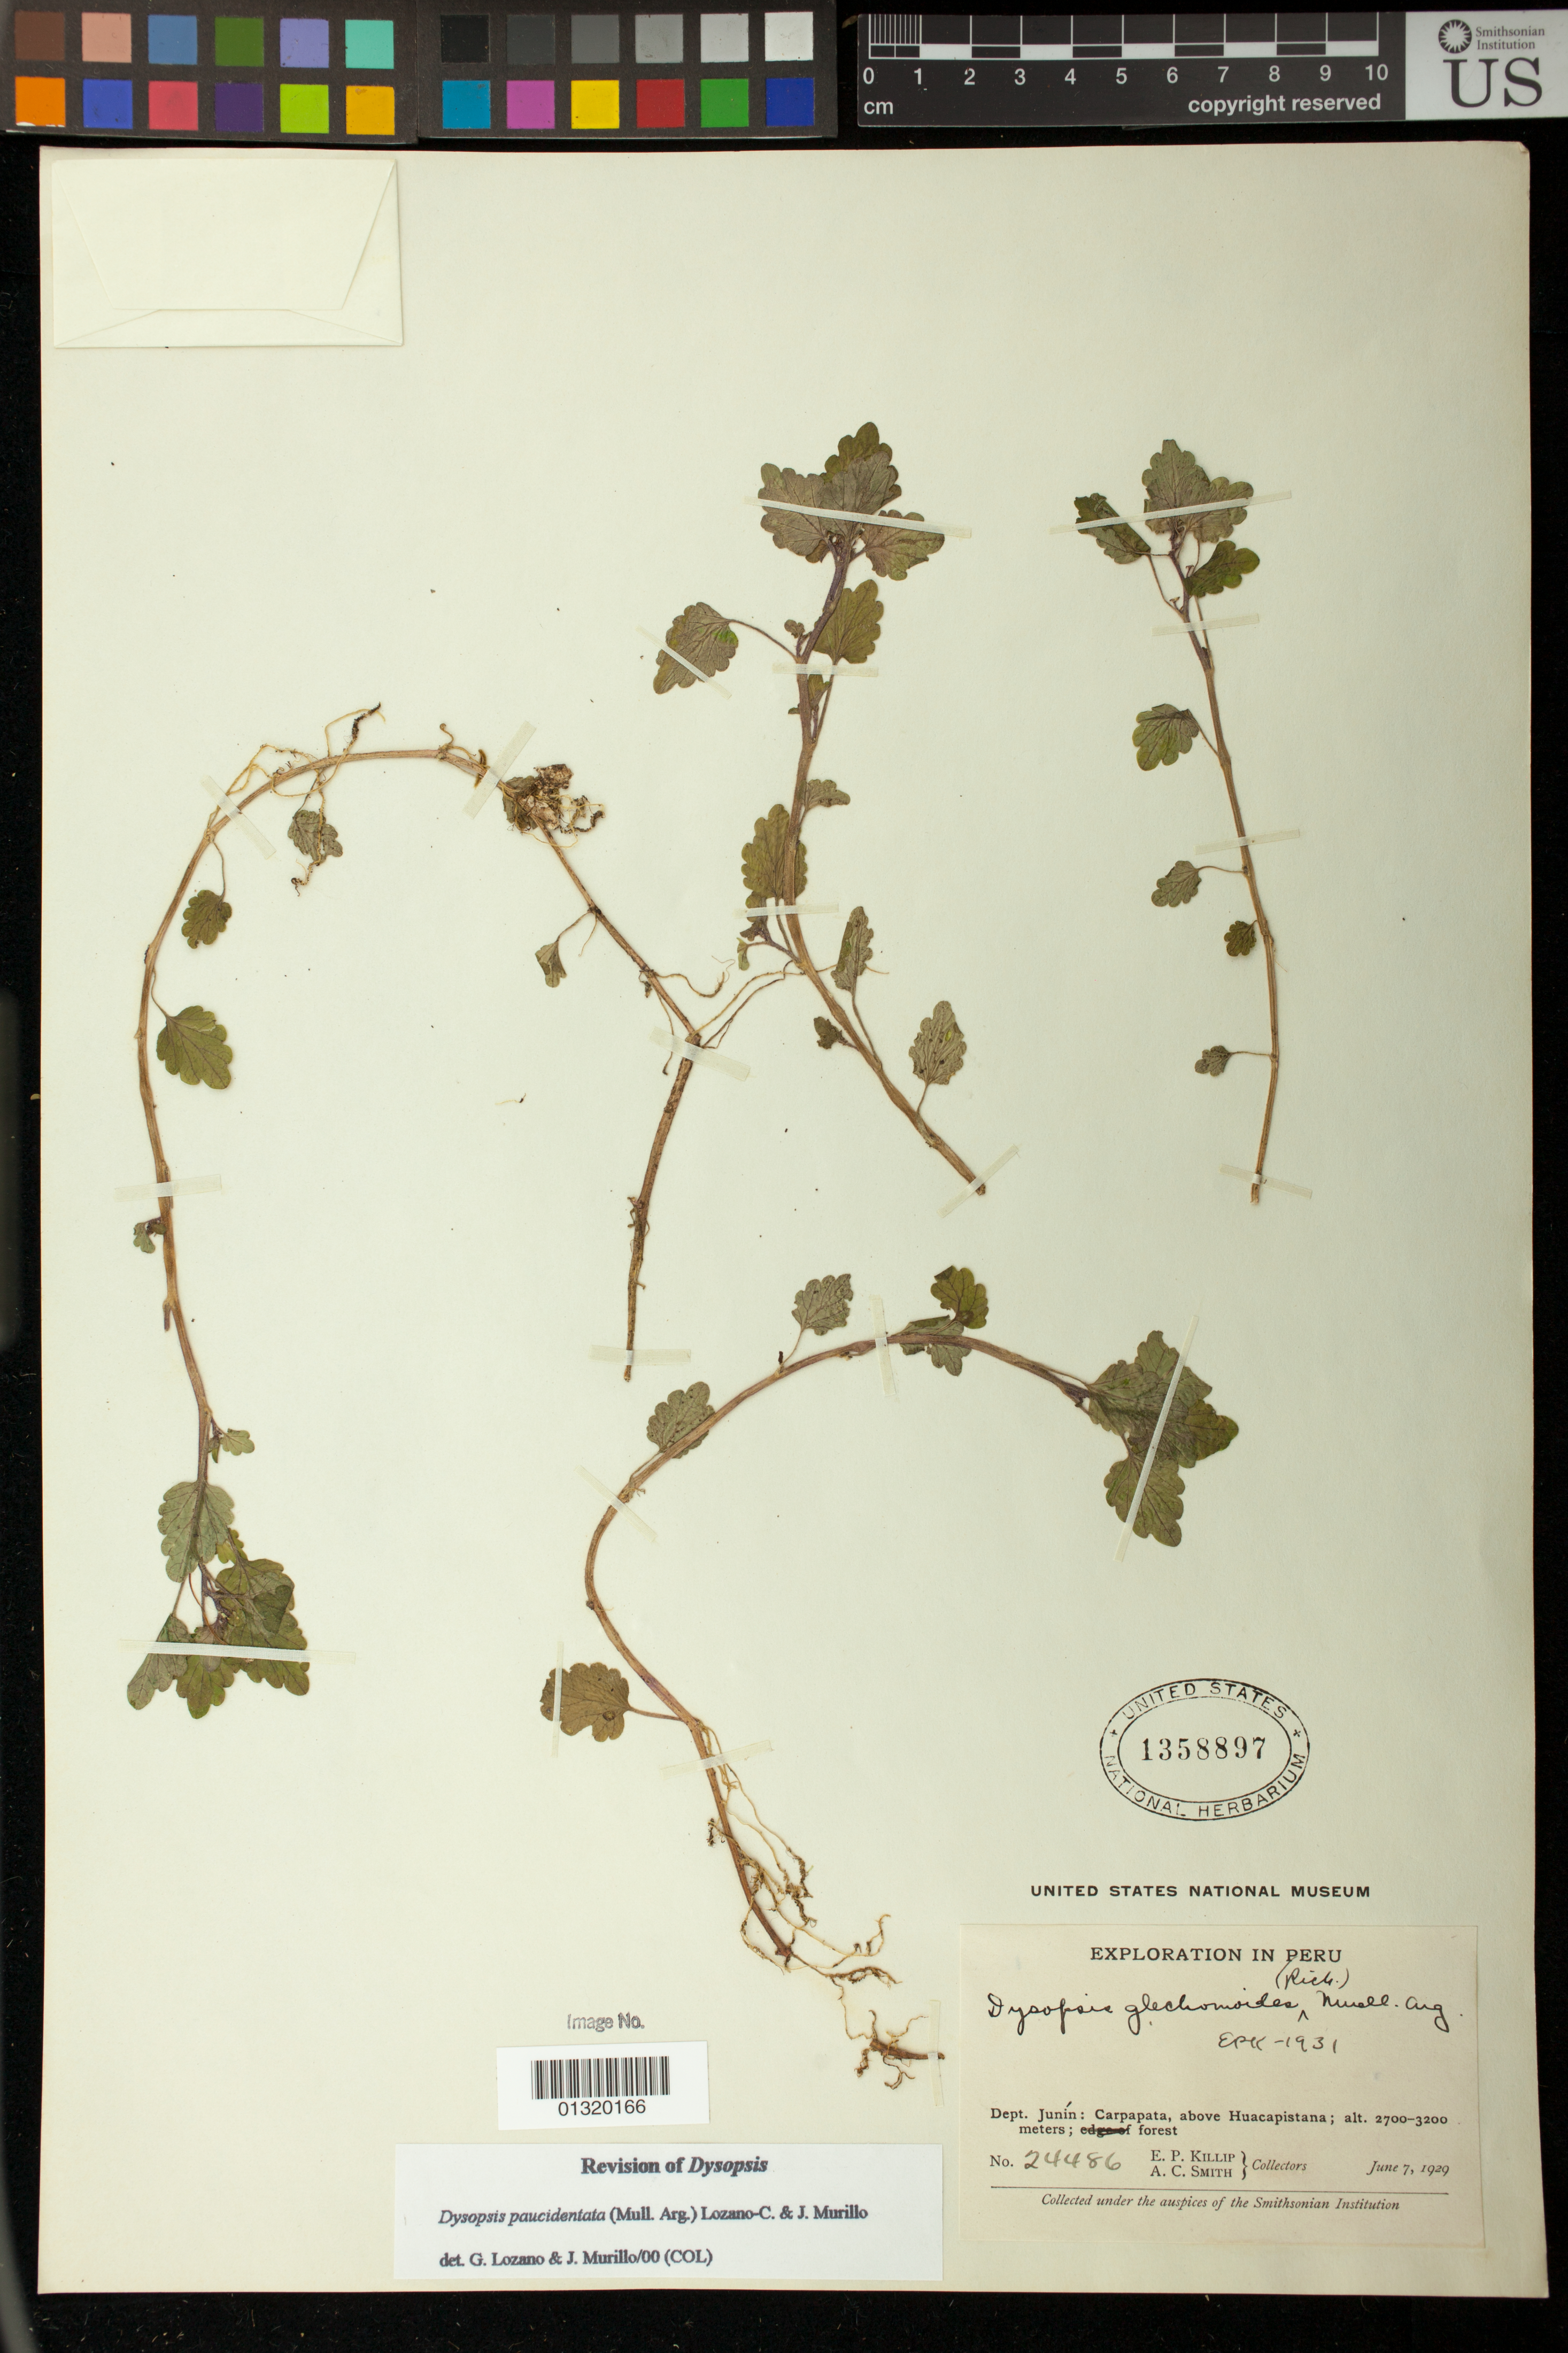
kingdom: Plantae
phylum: Tracheophyta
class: Magnoliopsida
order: Malpighiales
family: Euphorbiaceae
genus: Dysopsis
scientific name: Dysopsis paucidentata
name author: (Müll. Arg.) Lozano & J. Murillo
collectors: E. P. Killip & A. C. Smith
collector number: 24486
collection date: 1929-06-07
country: Peru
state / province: Junín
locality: Carpapata, above Huacapistana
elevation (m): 2700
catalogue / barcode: US 1358897